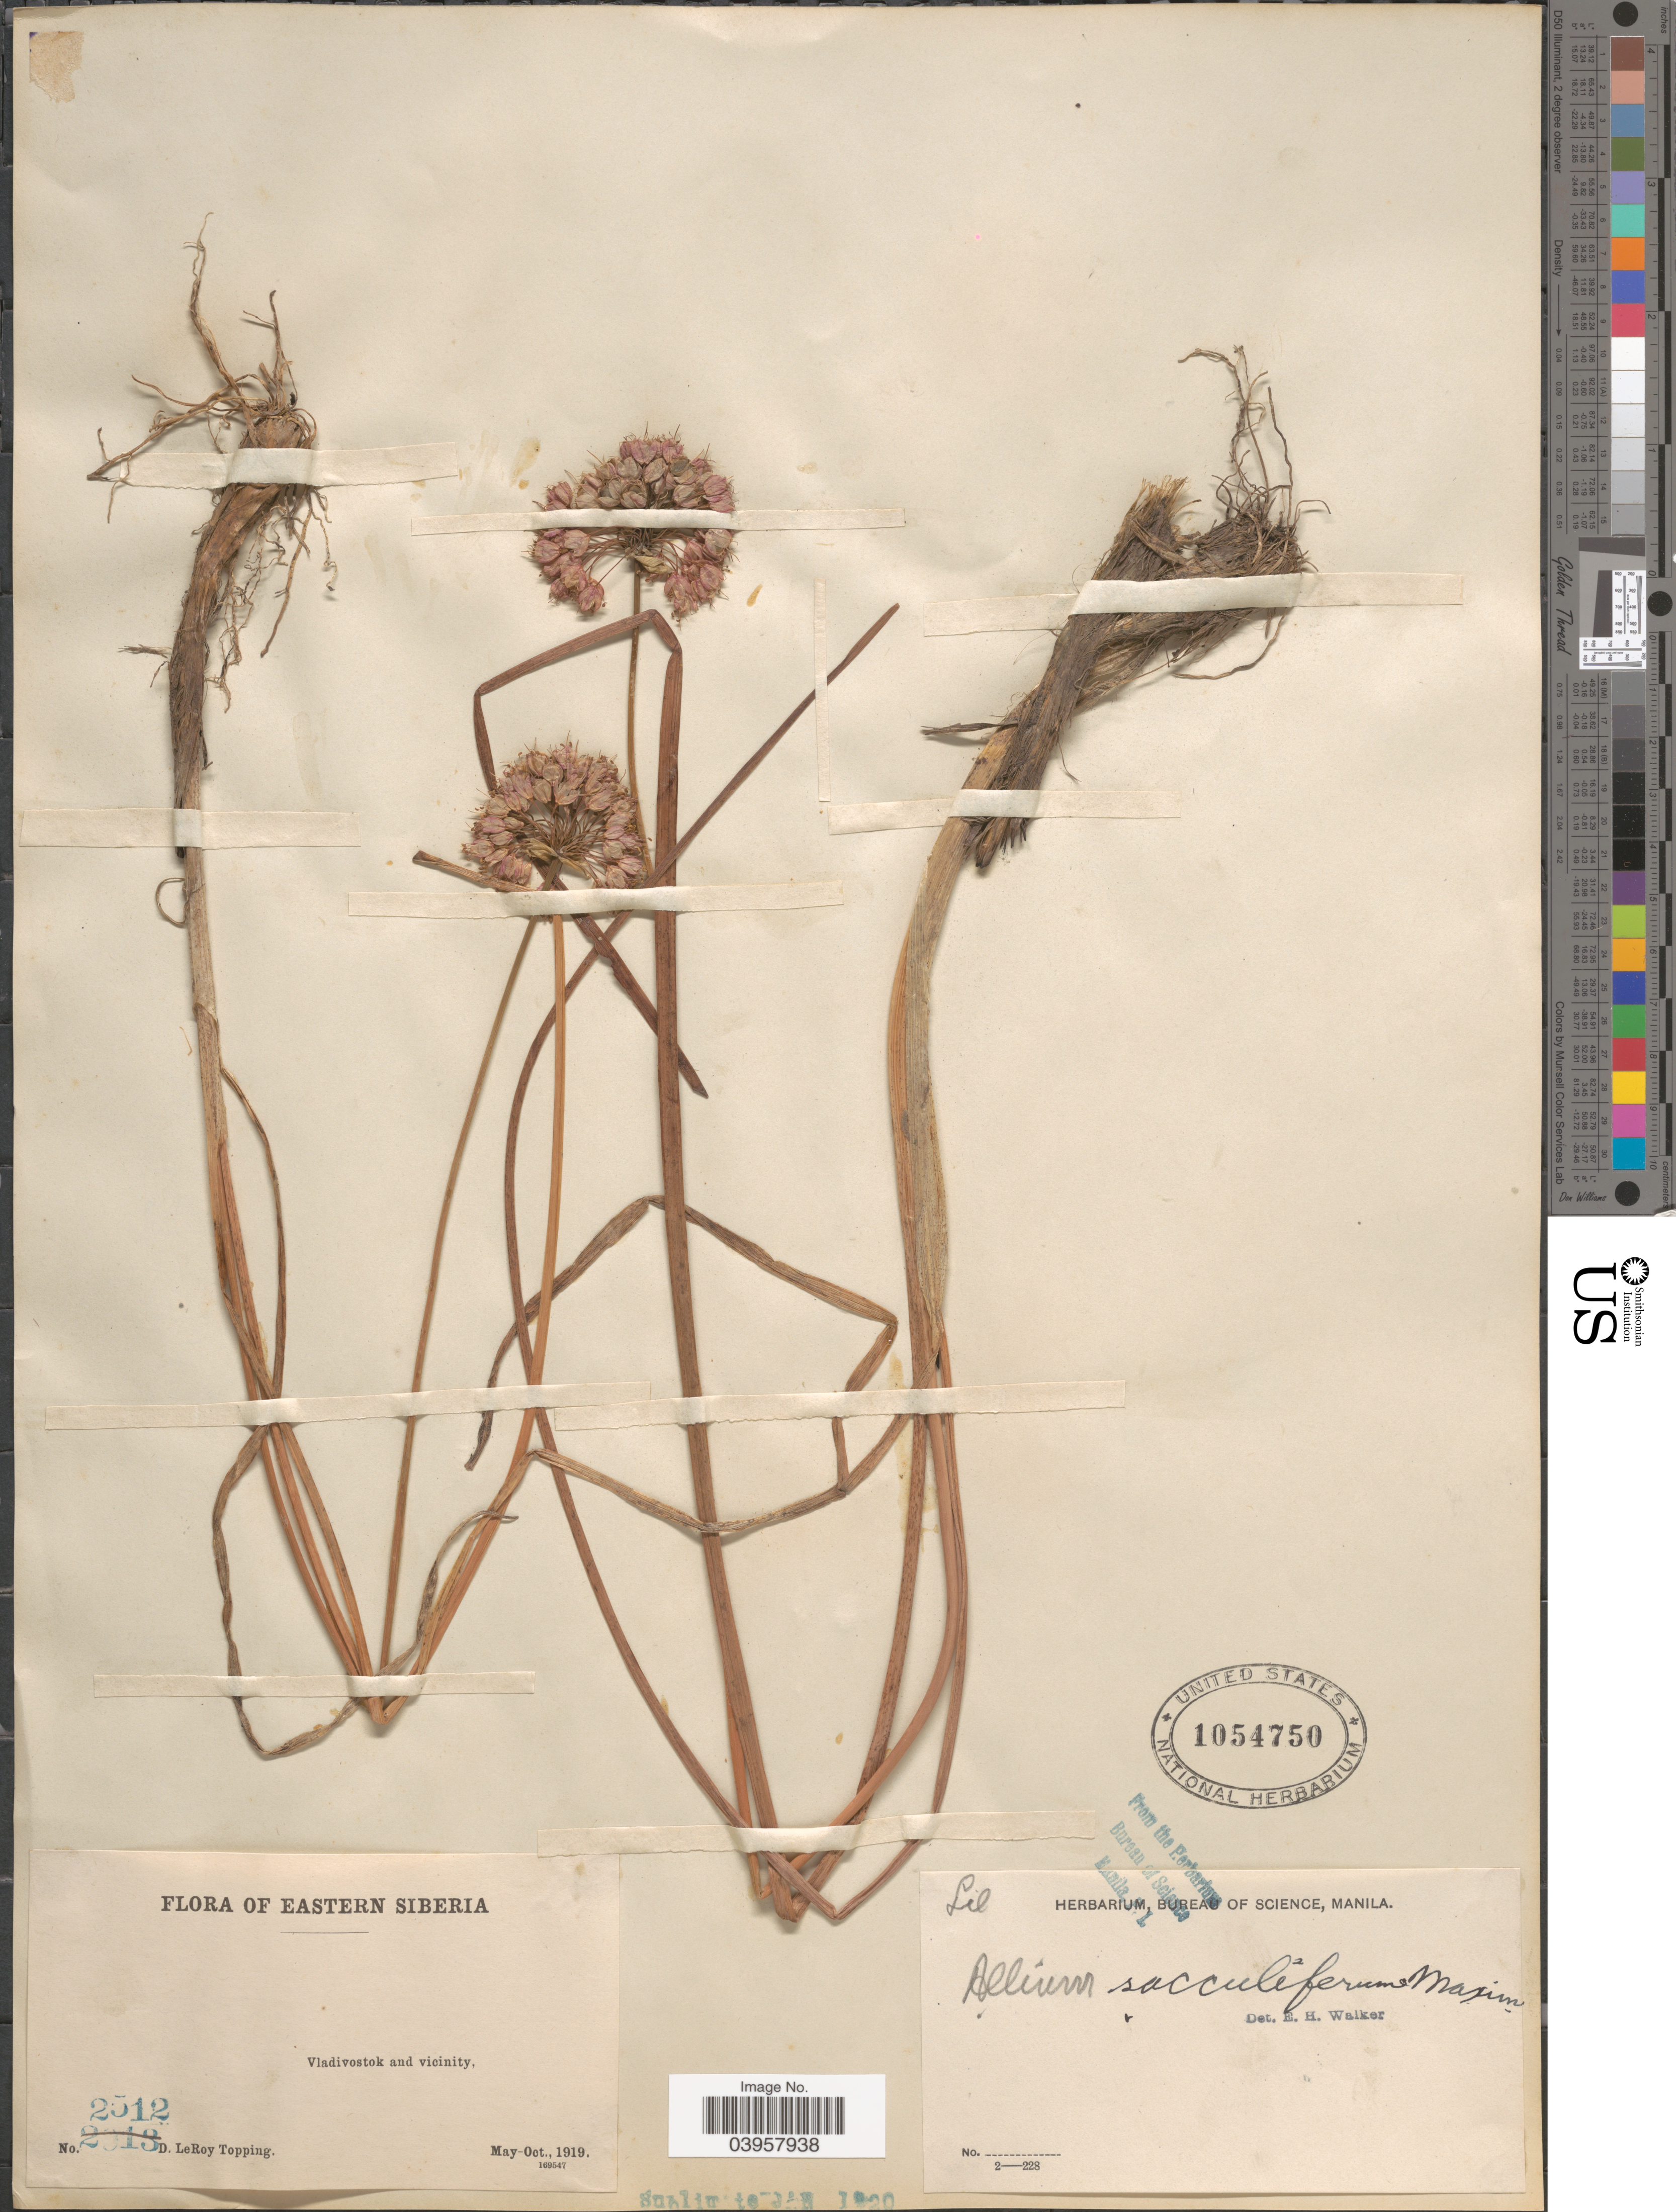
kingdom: Plantae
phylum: Tracheophyta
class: Liliopsida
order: Asparagales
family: Amaryllidaceae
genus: Allium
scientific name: Allium sacculiferum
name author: Maxim.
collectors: D. L. Topping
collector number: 2512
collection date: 1919-05/1919-10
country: Russian Federation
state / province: Primorsky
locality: Eastern Siberia. Vladivostok and vicinity.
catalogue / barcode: US 1054750